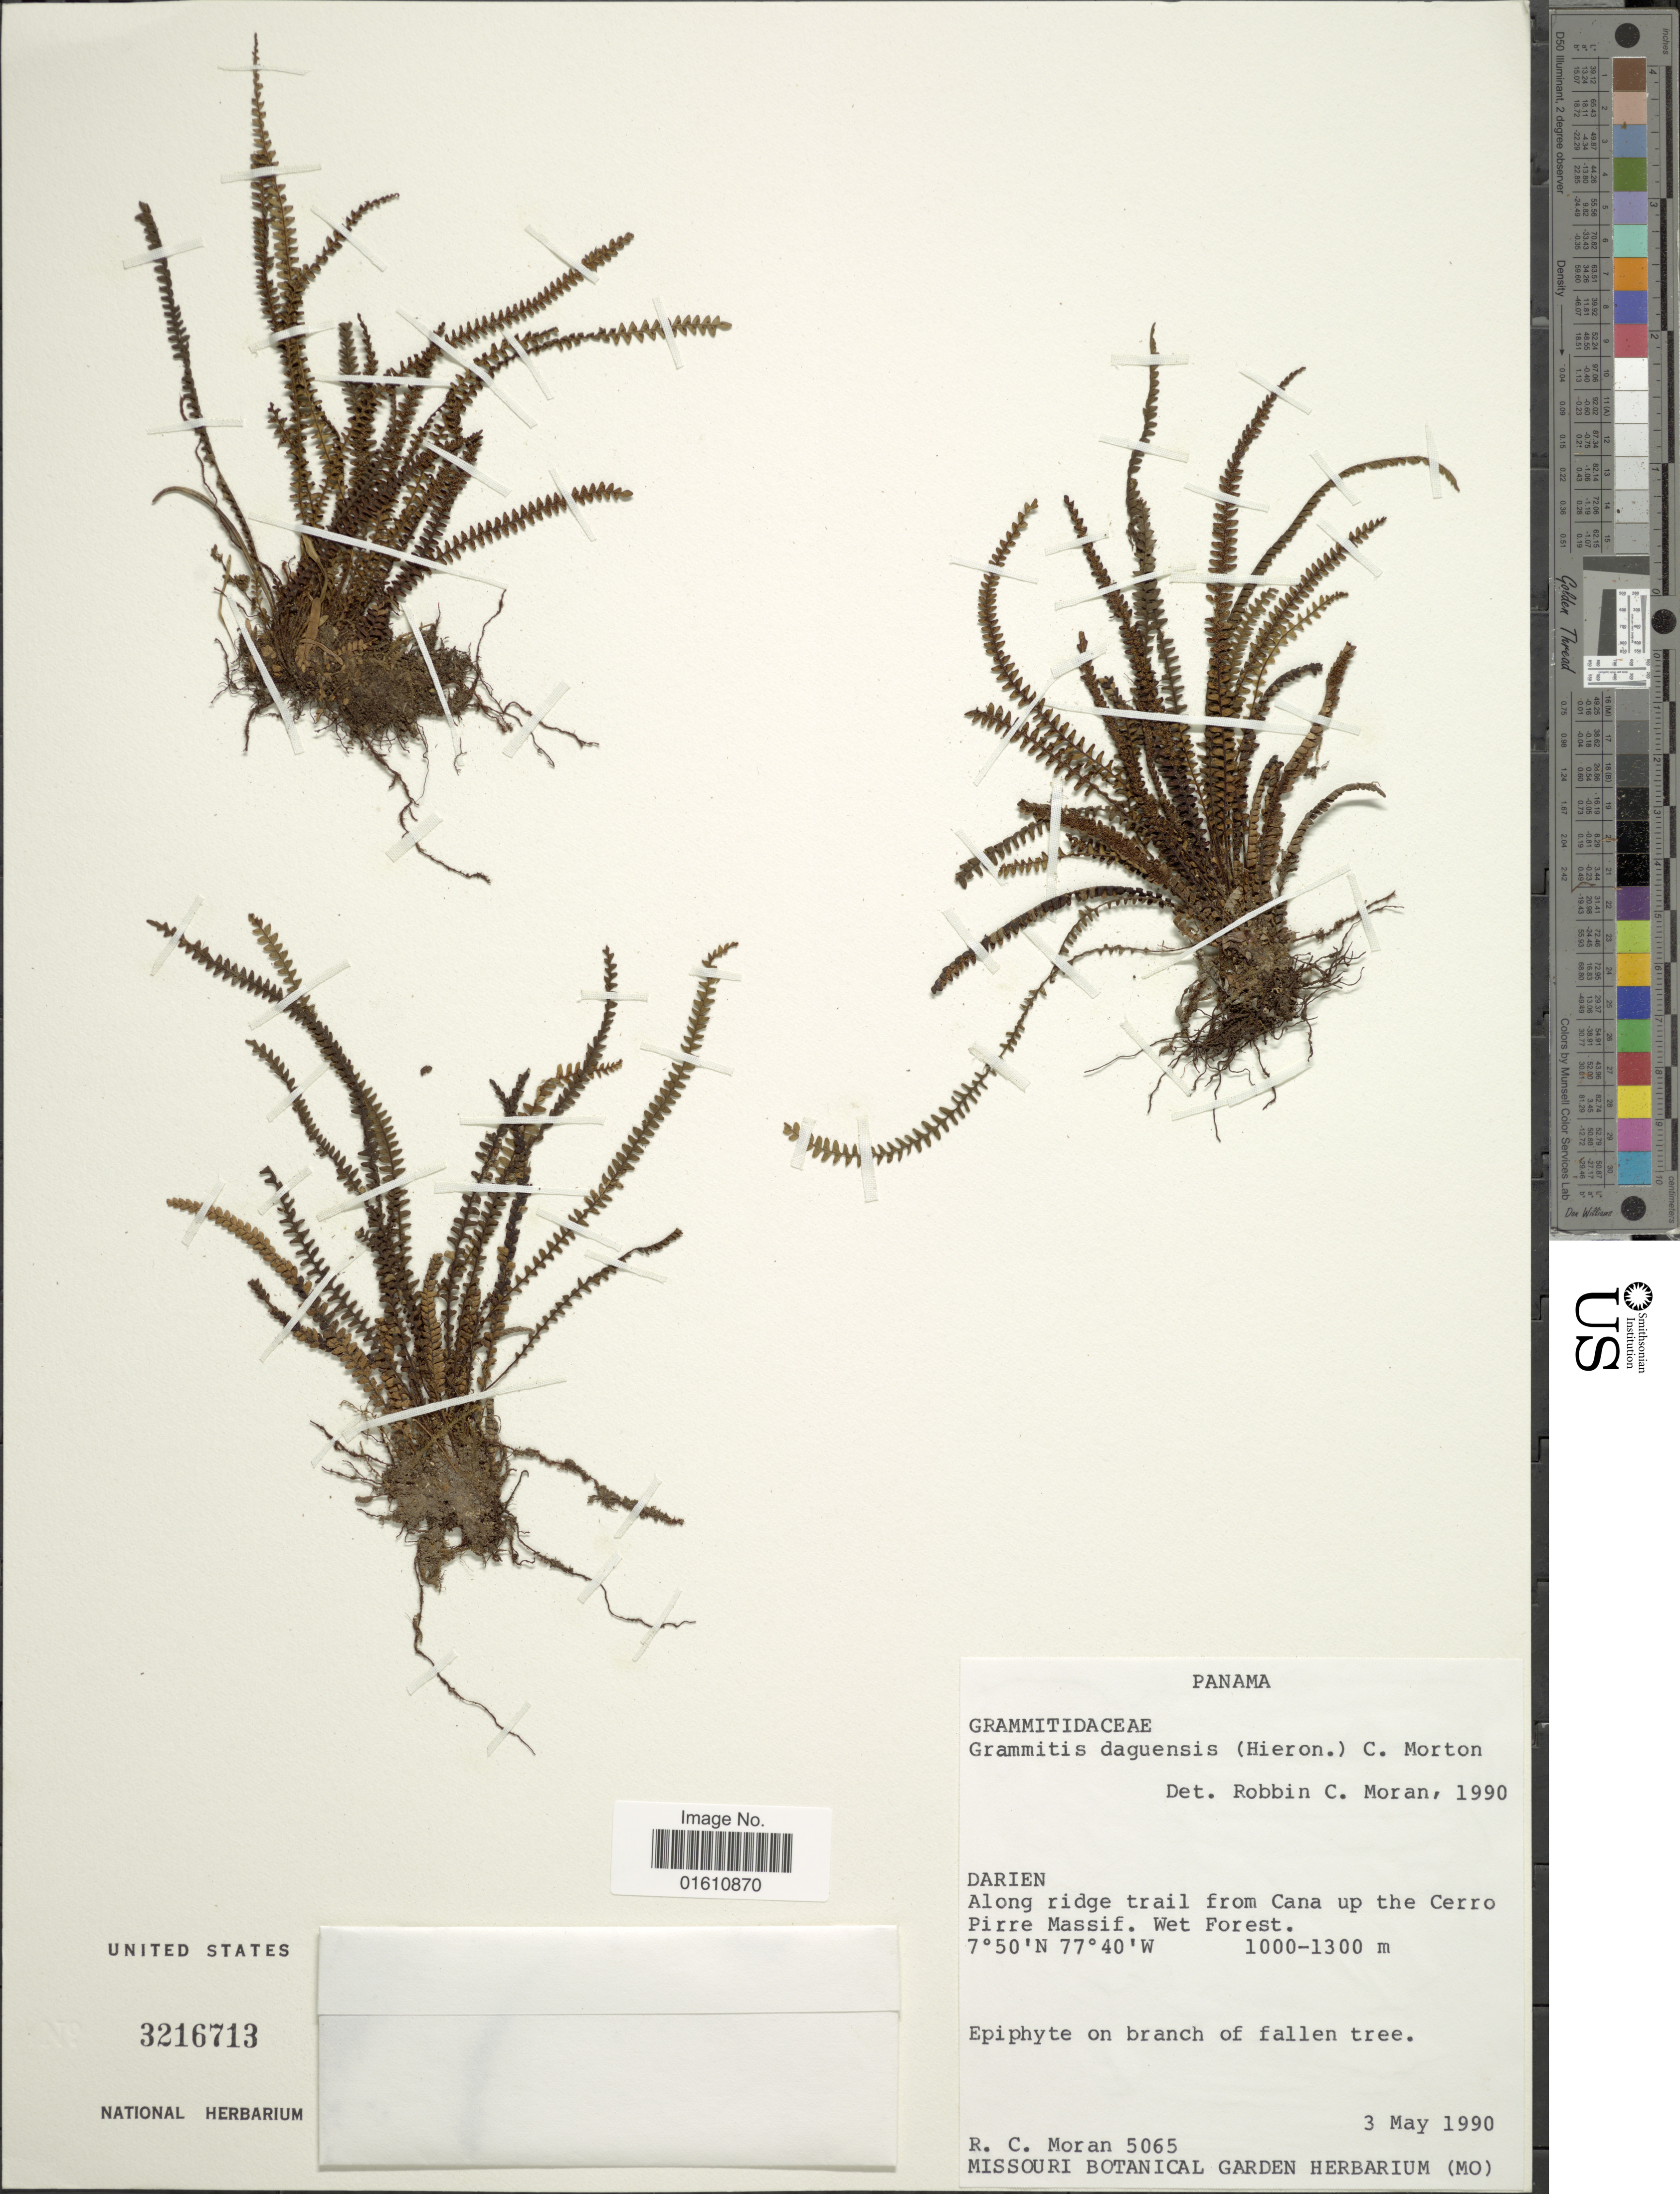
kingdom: Plantae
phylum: Tracheophyta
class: Polypodiopsida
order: Polypodiales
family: Polypodiaceae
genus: Moranopteris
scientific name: Moranopteris taenifolia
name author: (Jenman) R. Y. Hirai & J. Prado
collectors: R. C. Moran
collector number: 5065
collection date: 1990-05-03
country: Panama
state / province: Darién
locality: Darien, along ridge trail from Cana up to the Cerro Pirre Massif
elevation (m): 1000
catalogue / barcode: US 3216713